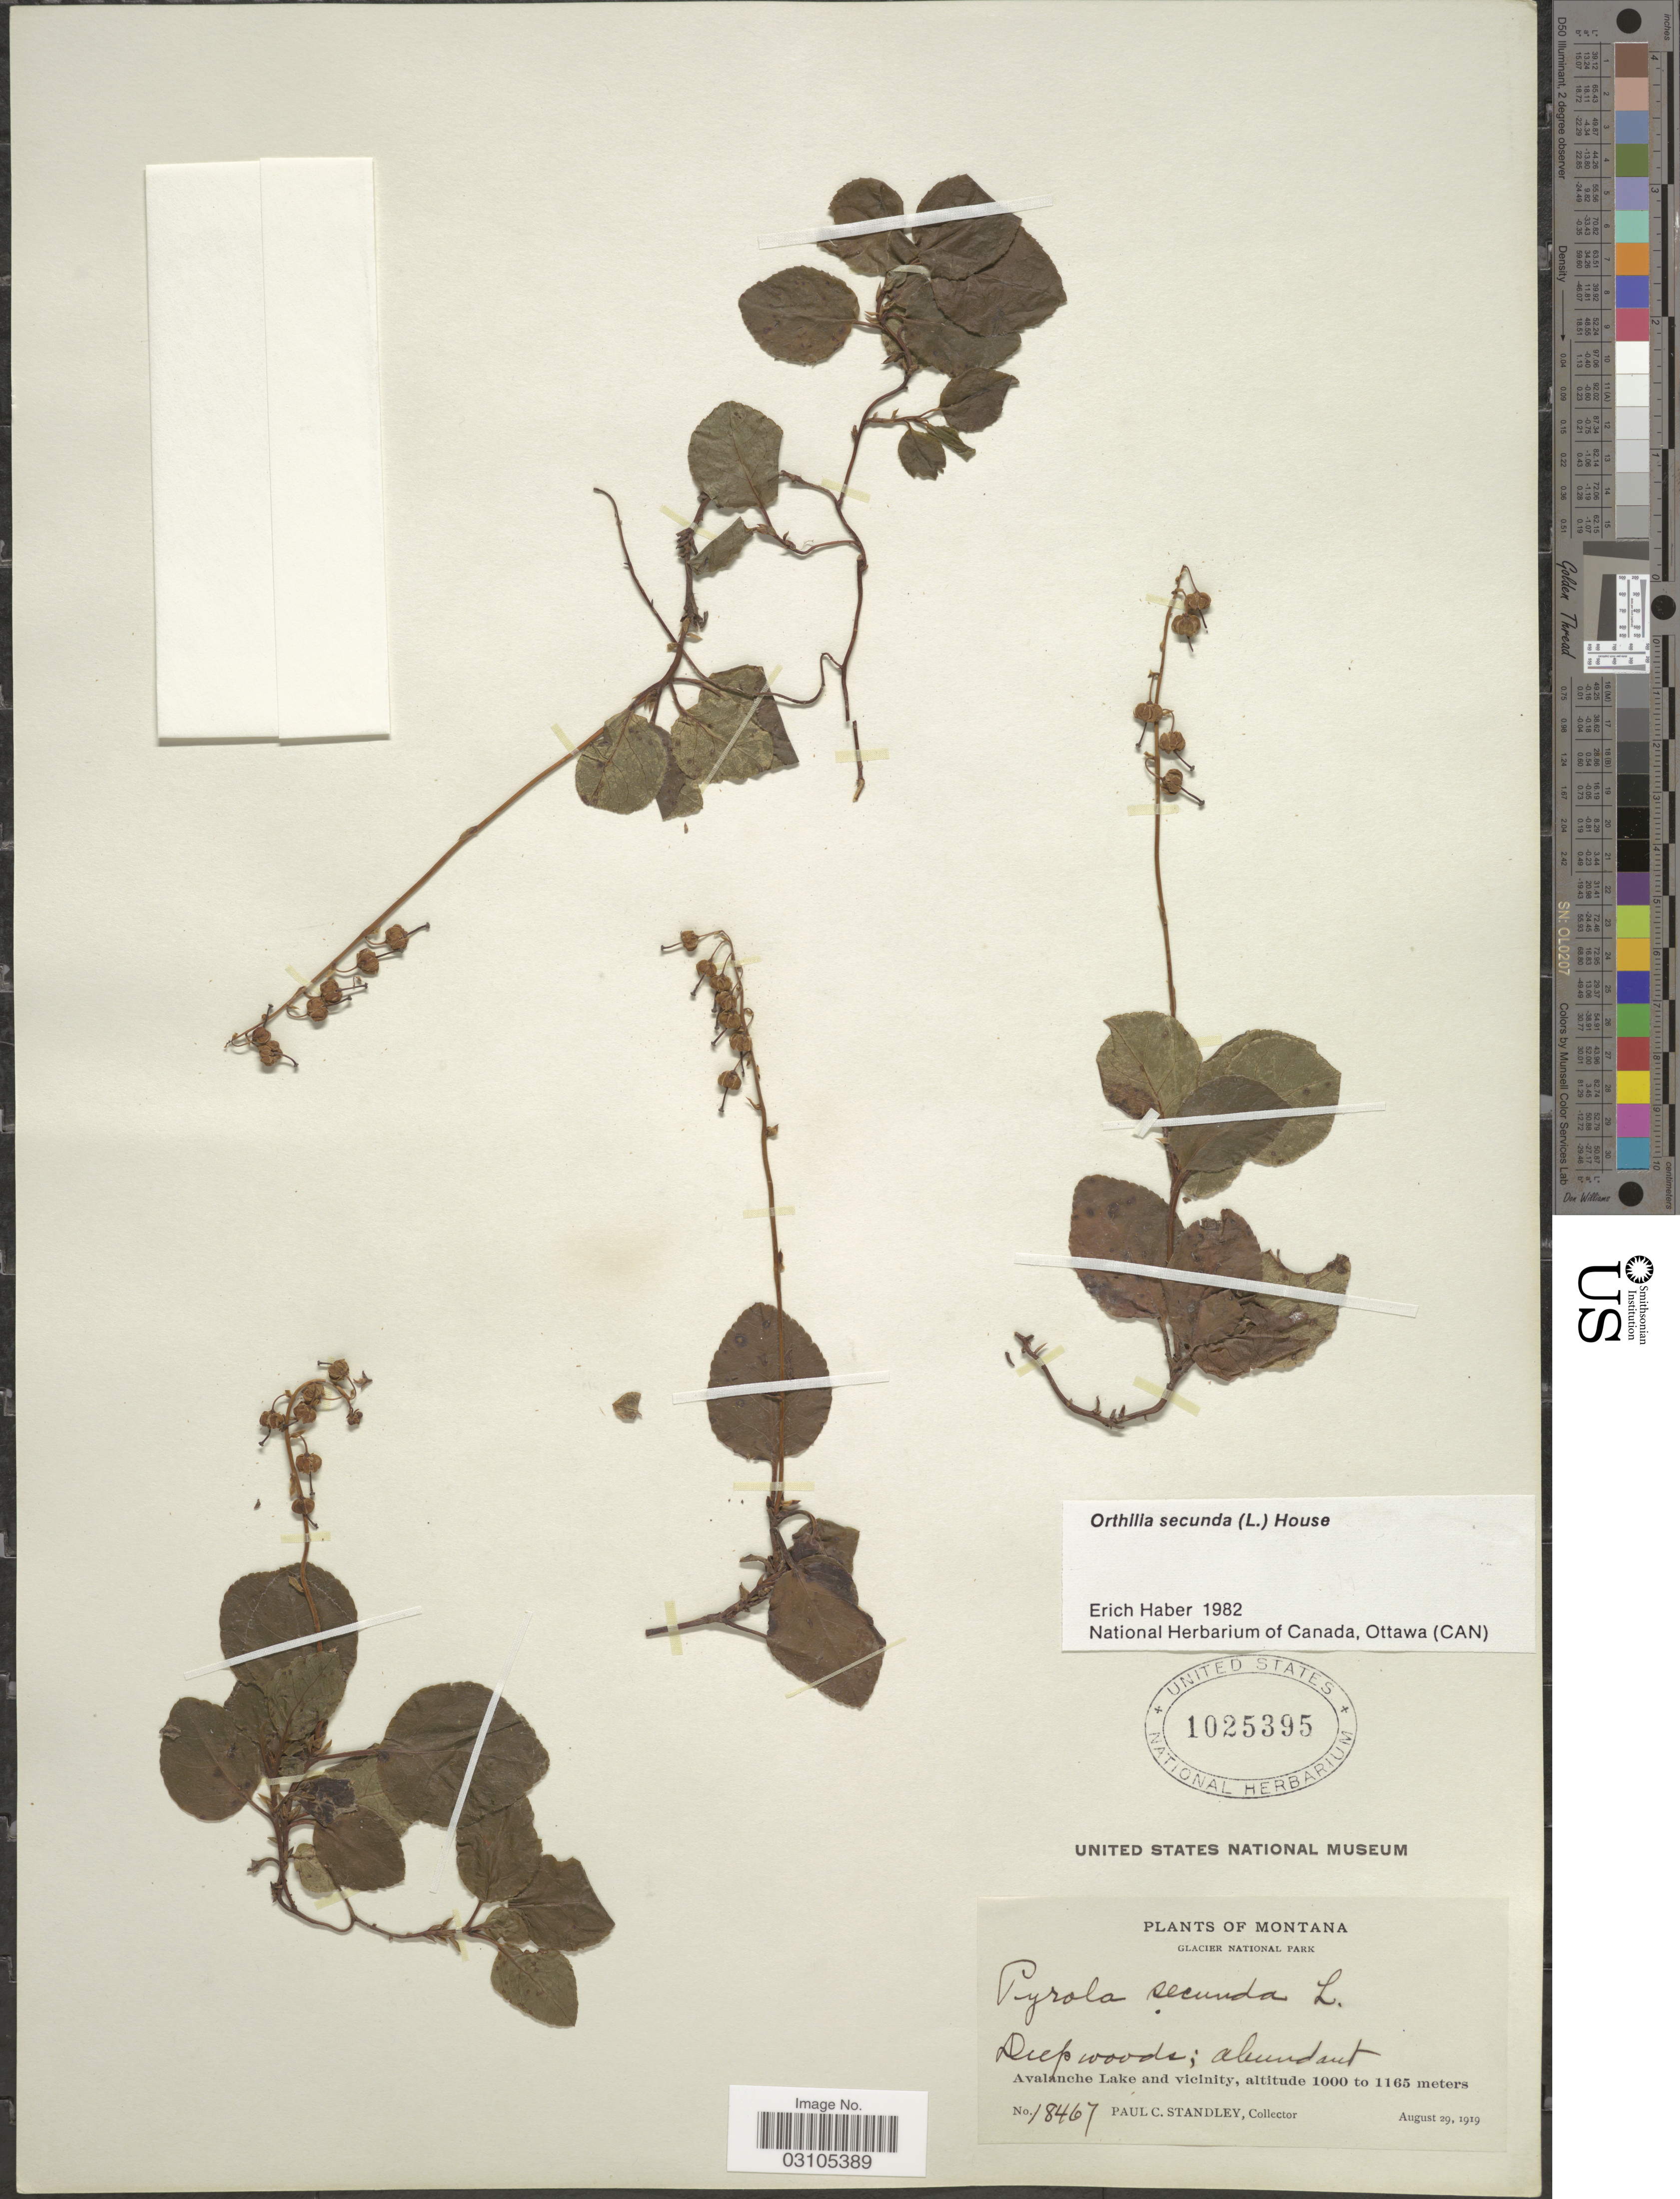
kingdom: Plantae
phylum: Tracheophyta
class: Magnoliopsida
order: Ericales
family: Ericaceae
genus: Orthilia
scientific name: Orthilia secunda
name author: (L.) House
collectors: P. C. Standley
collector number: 18467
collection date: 1919-08-29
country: United States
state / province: Montana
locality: Glacier National Park. Avalanche Lake and vicinity.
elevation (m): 1000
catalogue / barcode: US 1025395